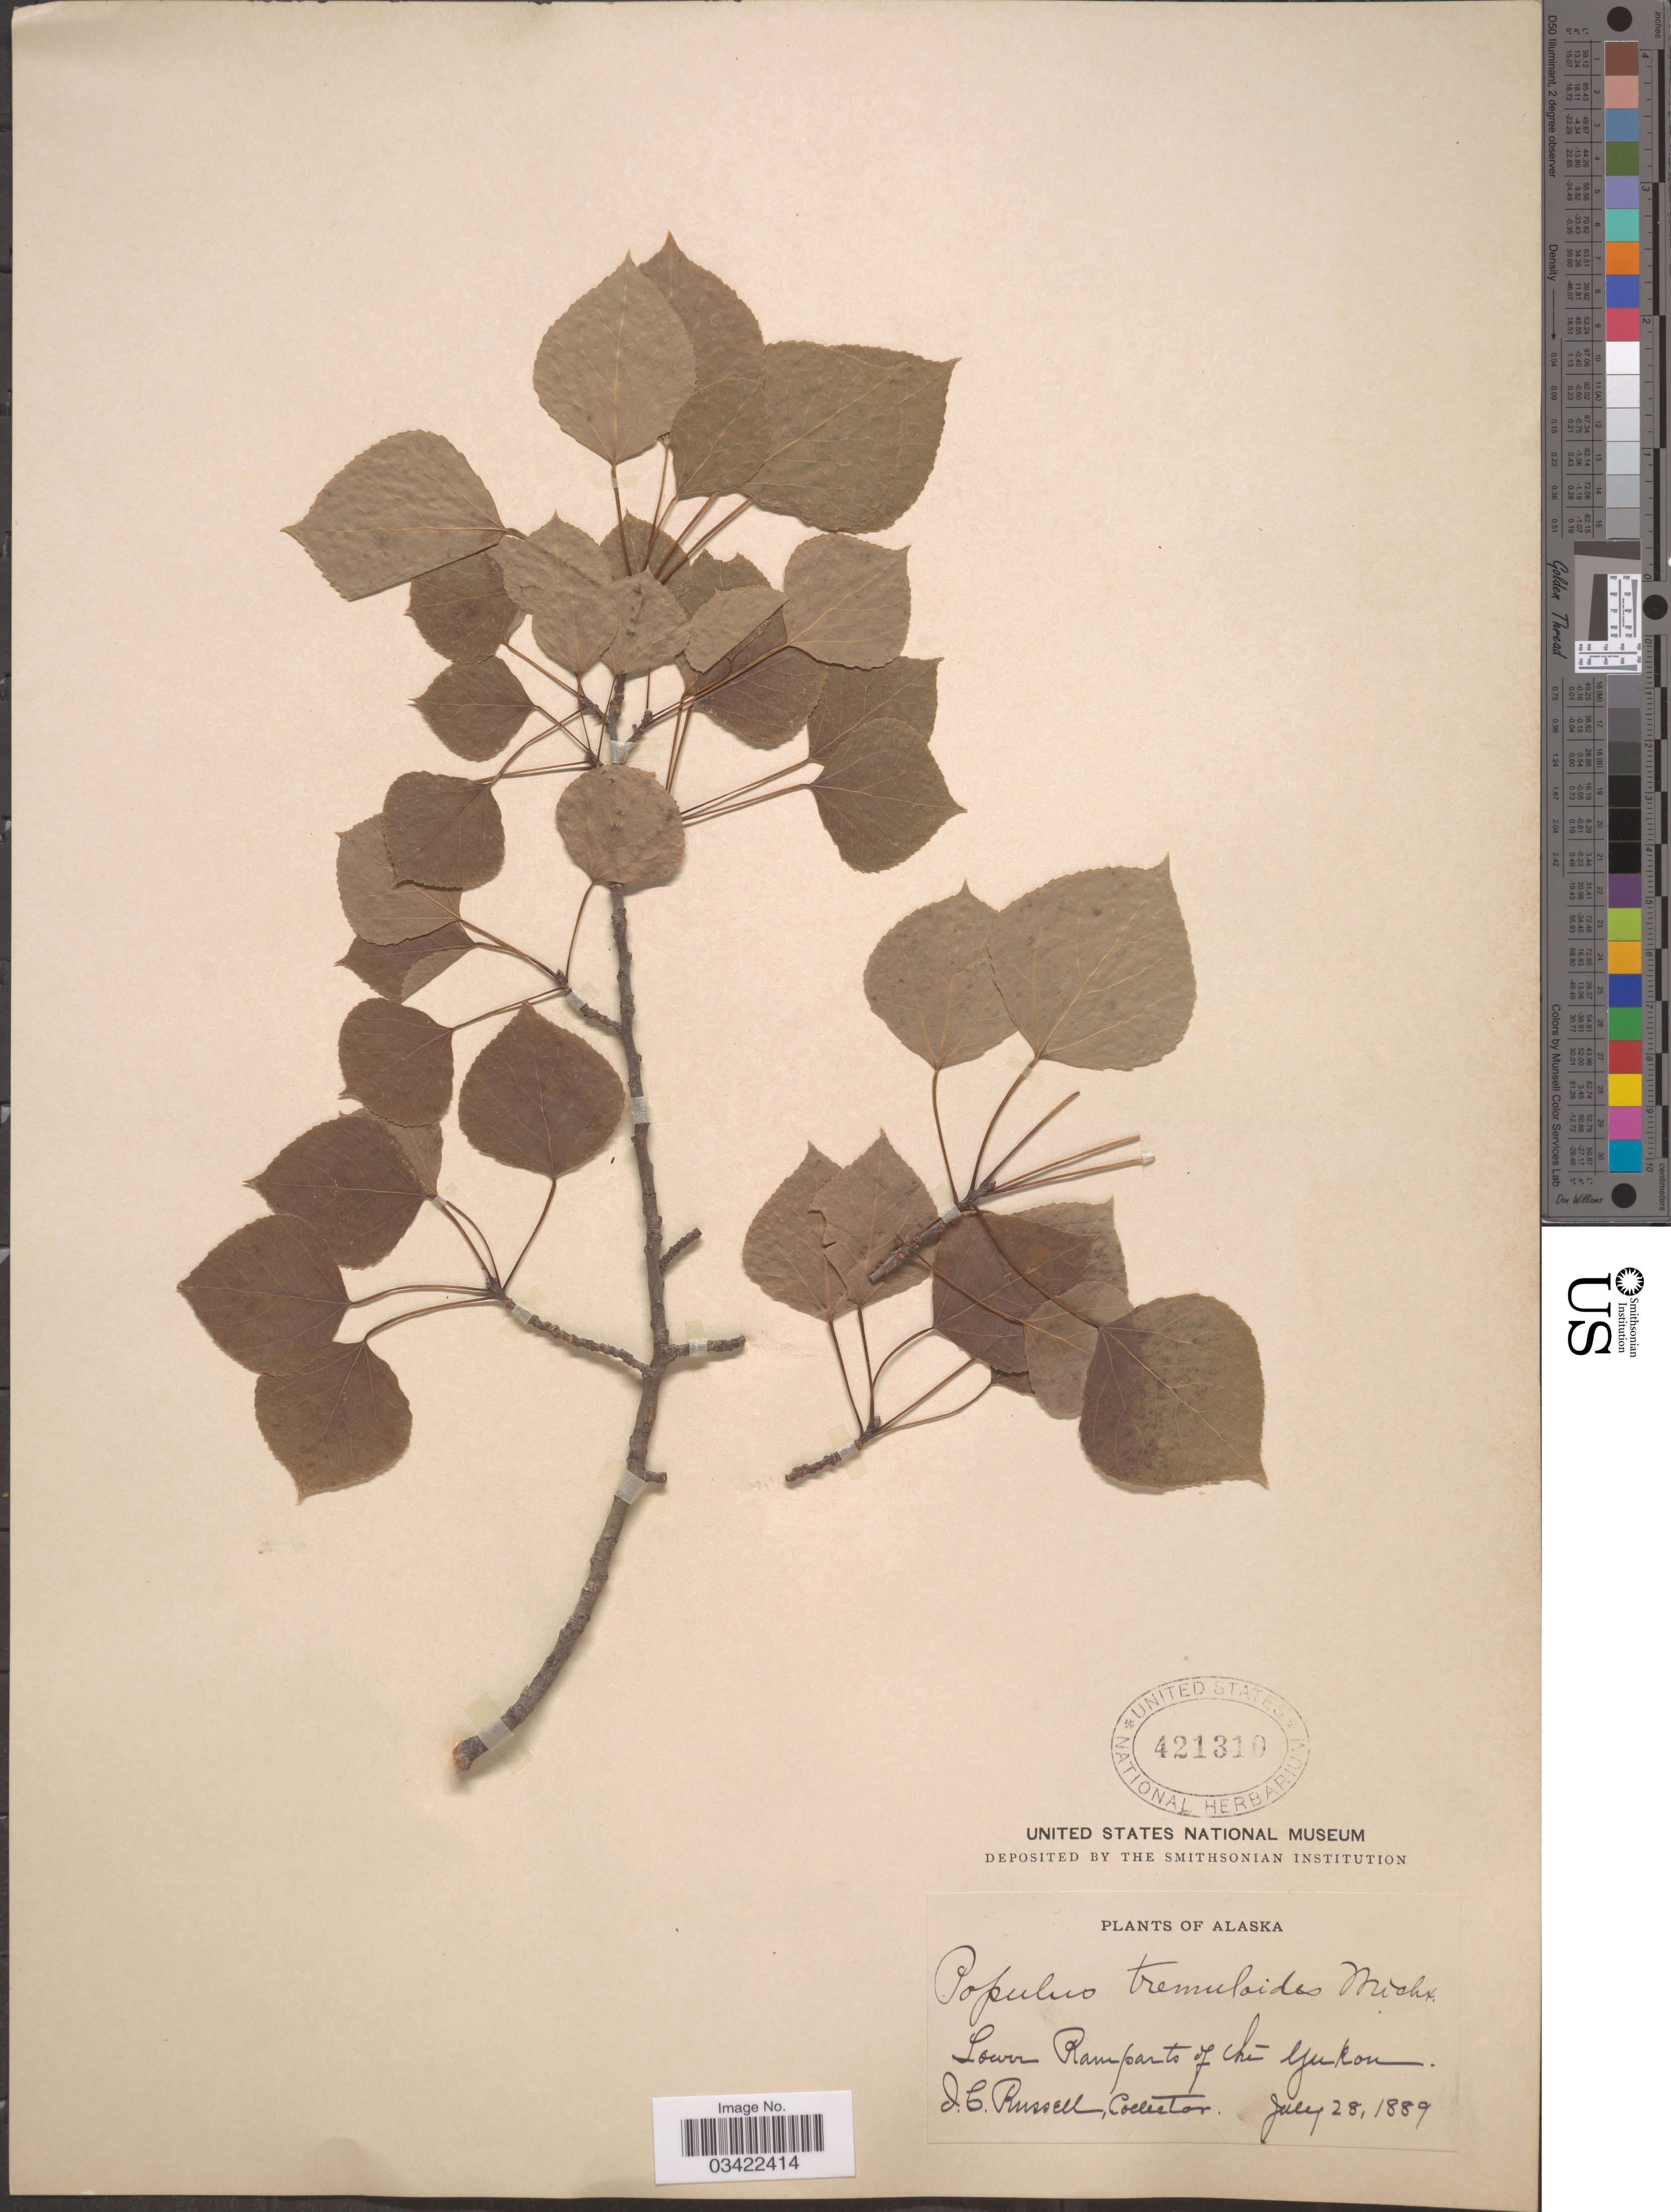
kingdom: Plantae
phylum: Tracheophyta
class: Magnoliopsida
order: Malpighiales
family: Salicaceae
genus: Populus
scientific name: Populus tremuloides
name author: Michx.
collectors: I. C. Russell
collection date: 1889-07-28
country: United States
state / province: Alaska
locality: Lower Ramparts of the Yukon.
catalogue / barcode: US 421310